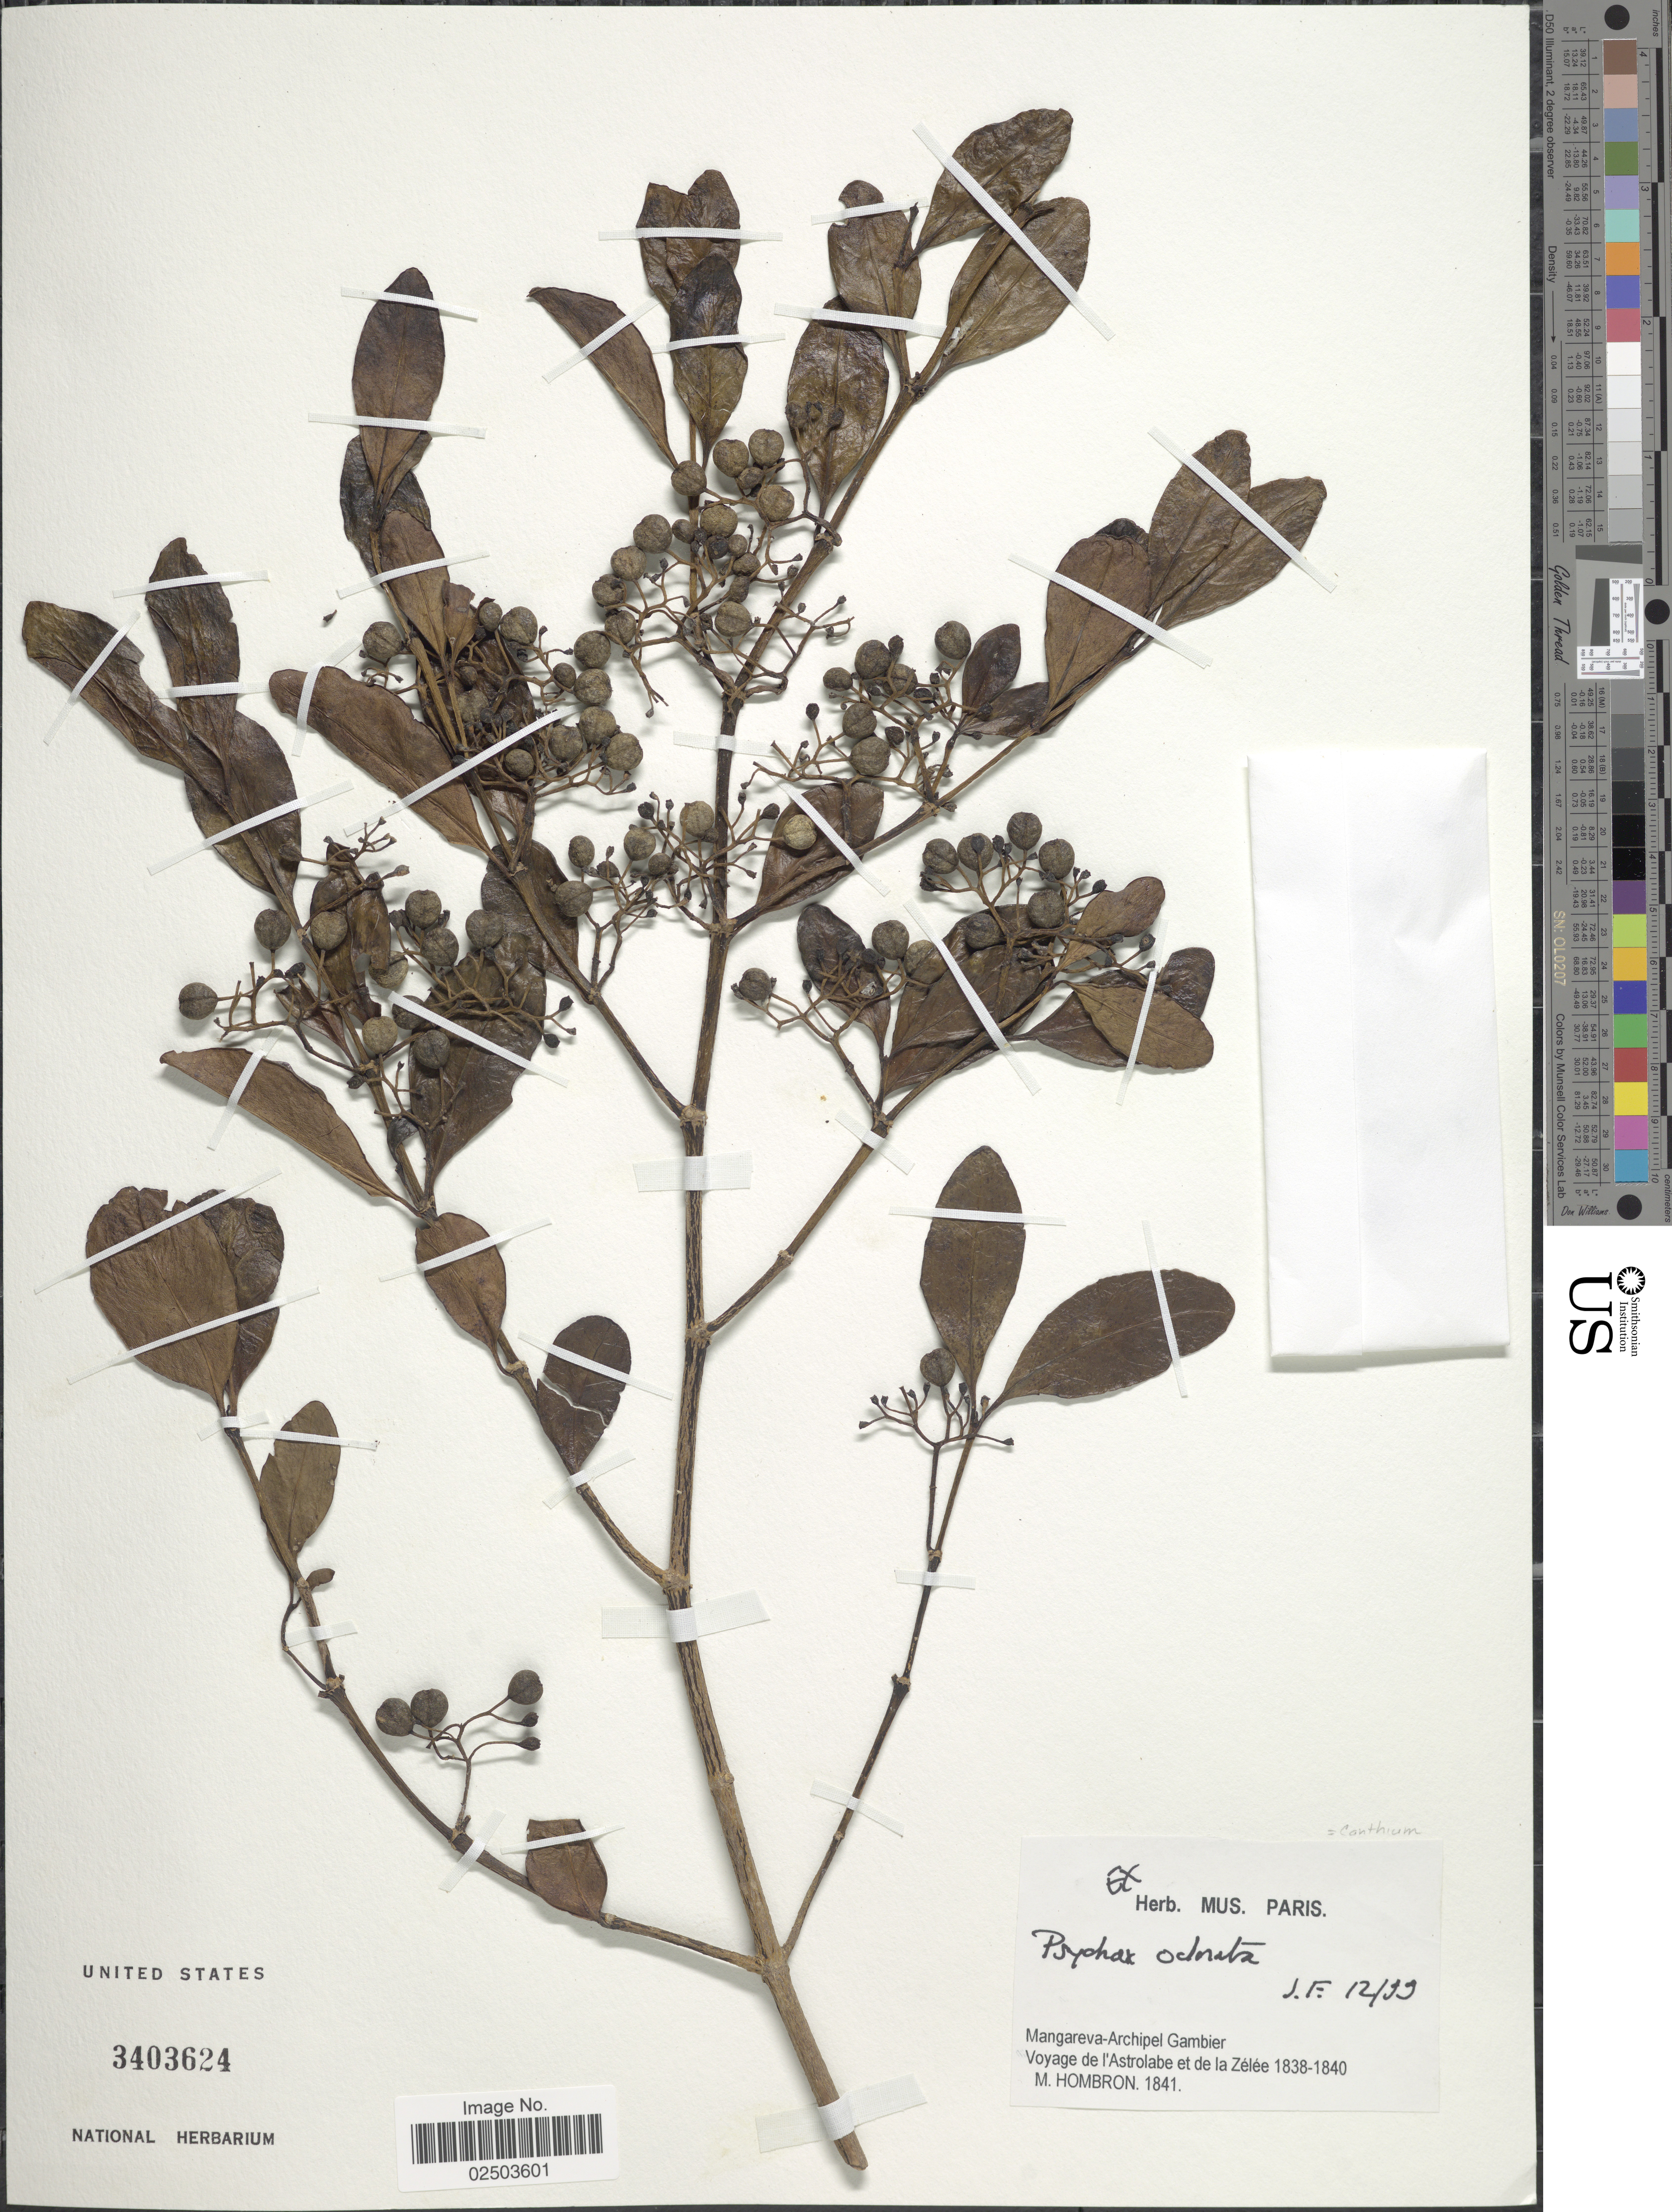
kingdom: Plantae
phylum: Tracheophyta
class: Magnoliopsida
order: Gentianales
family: Rubiaceae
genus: Canthium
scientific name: Canthium odoratum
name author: Seem.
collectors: M. Hombron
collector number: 1841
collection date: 1838/1840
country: French Polynesia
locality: Mangareva- Archipel Gambier. Voyage de l'Astrolabe et de la Zelee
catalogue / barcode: US 3403624